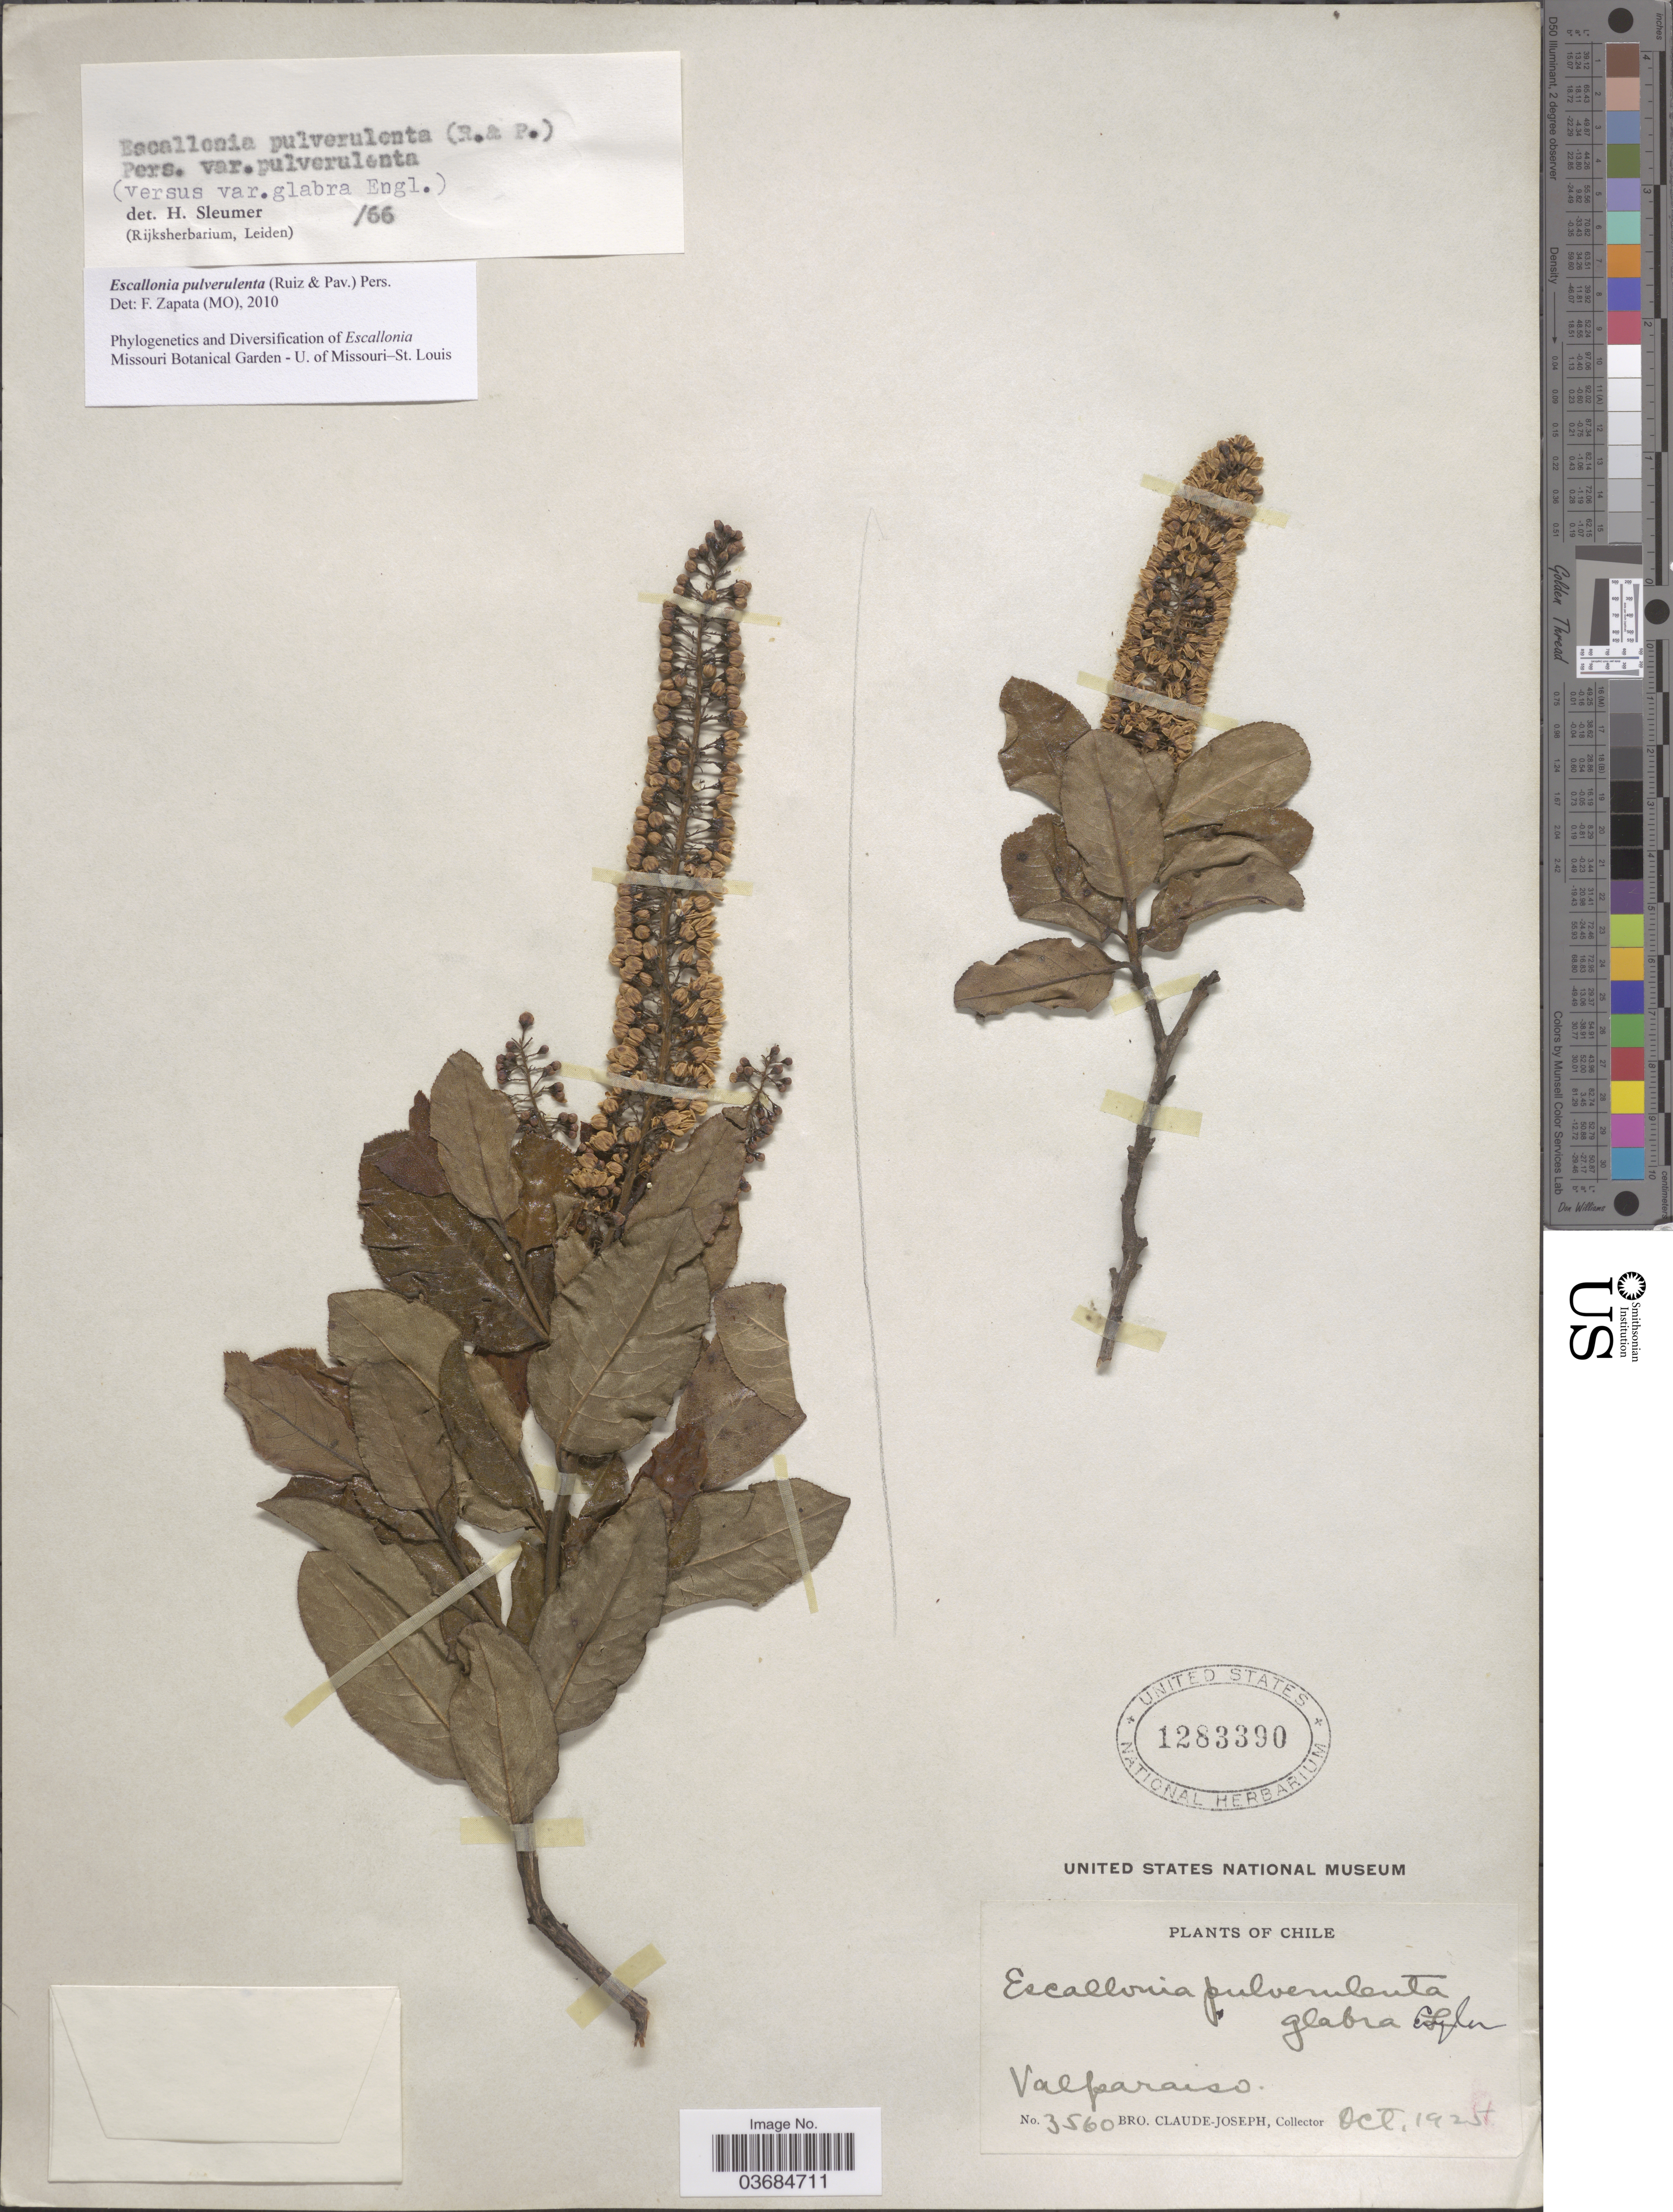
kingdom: Plantae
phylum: Tracheophyta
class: Magnoliopsida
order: Escalloniales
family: Escalloniaceae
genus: Escallonia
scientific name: Escallonia pulverulenta var. pulverulenta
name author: (Ruiz & Pav.) Pers.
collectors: Bro. Claude-Joseph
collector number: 3560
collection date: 1925-10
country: Chile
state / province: Valparaíso (V)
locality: Valparaiso.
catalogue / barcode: US 1283390